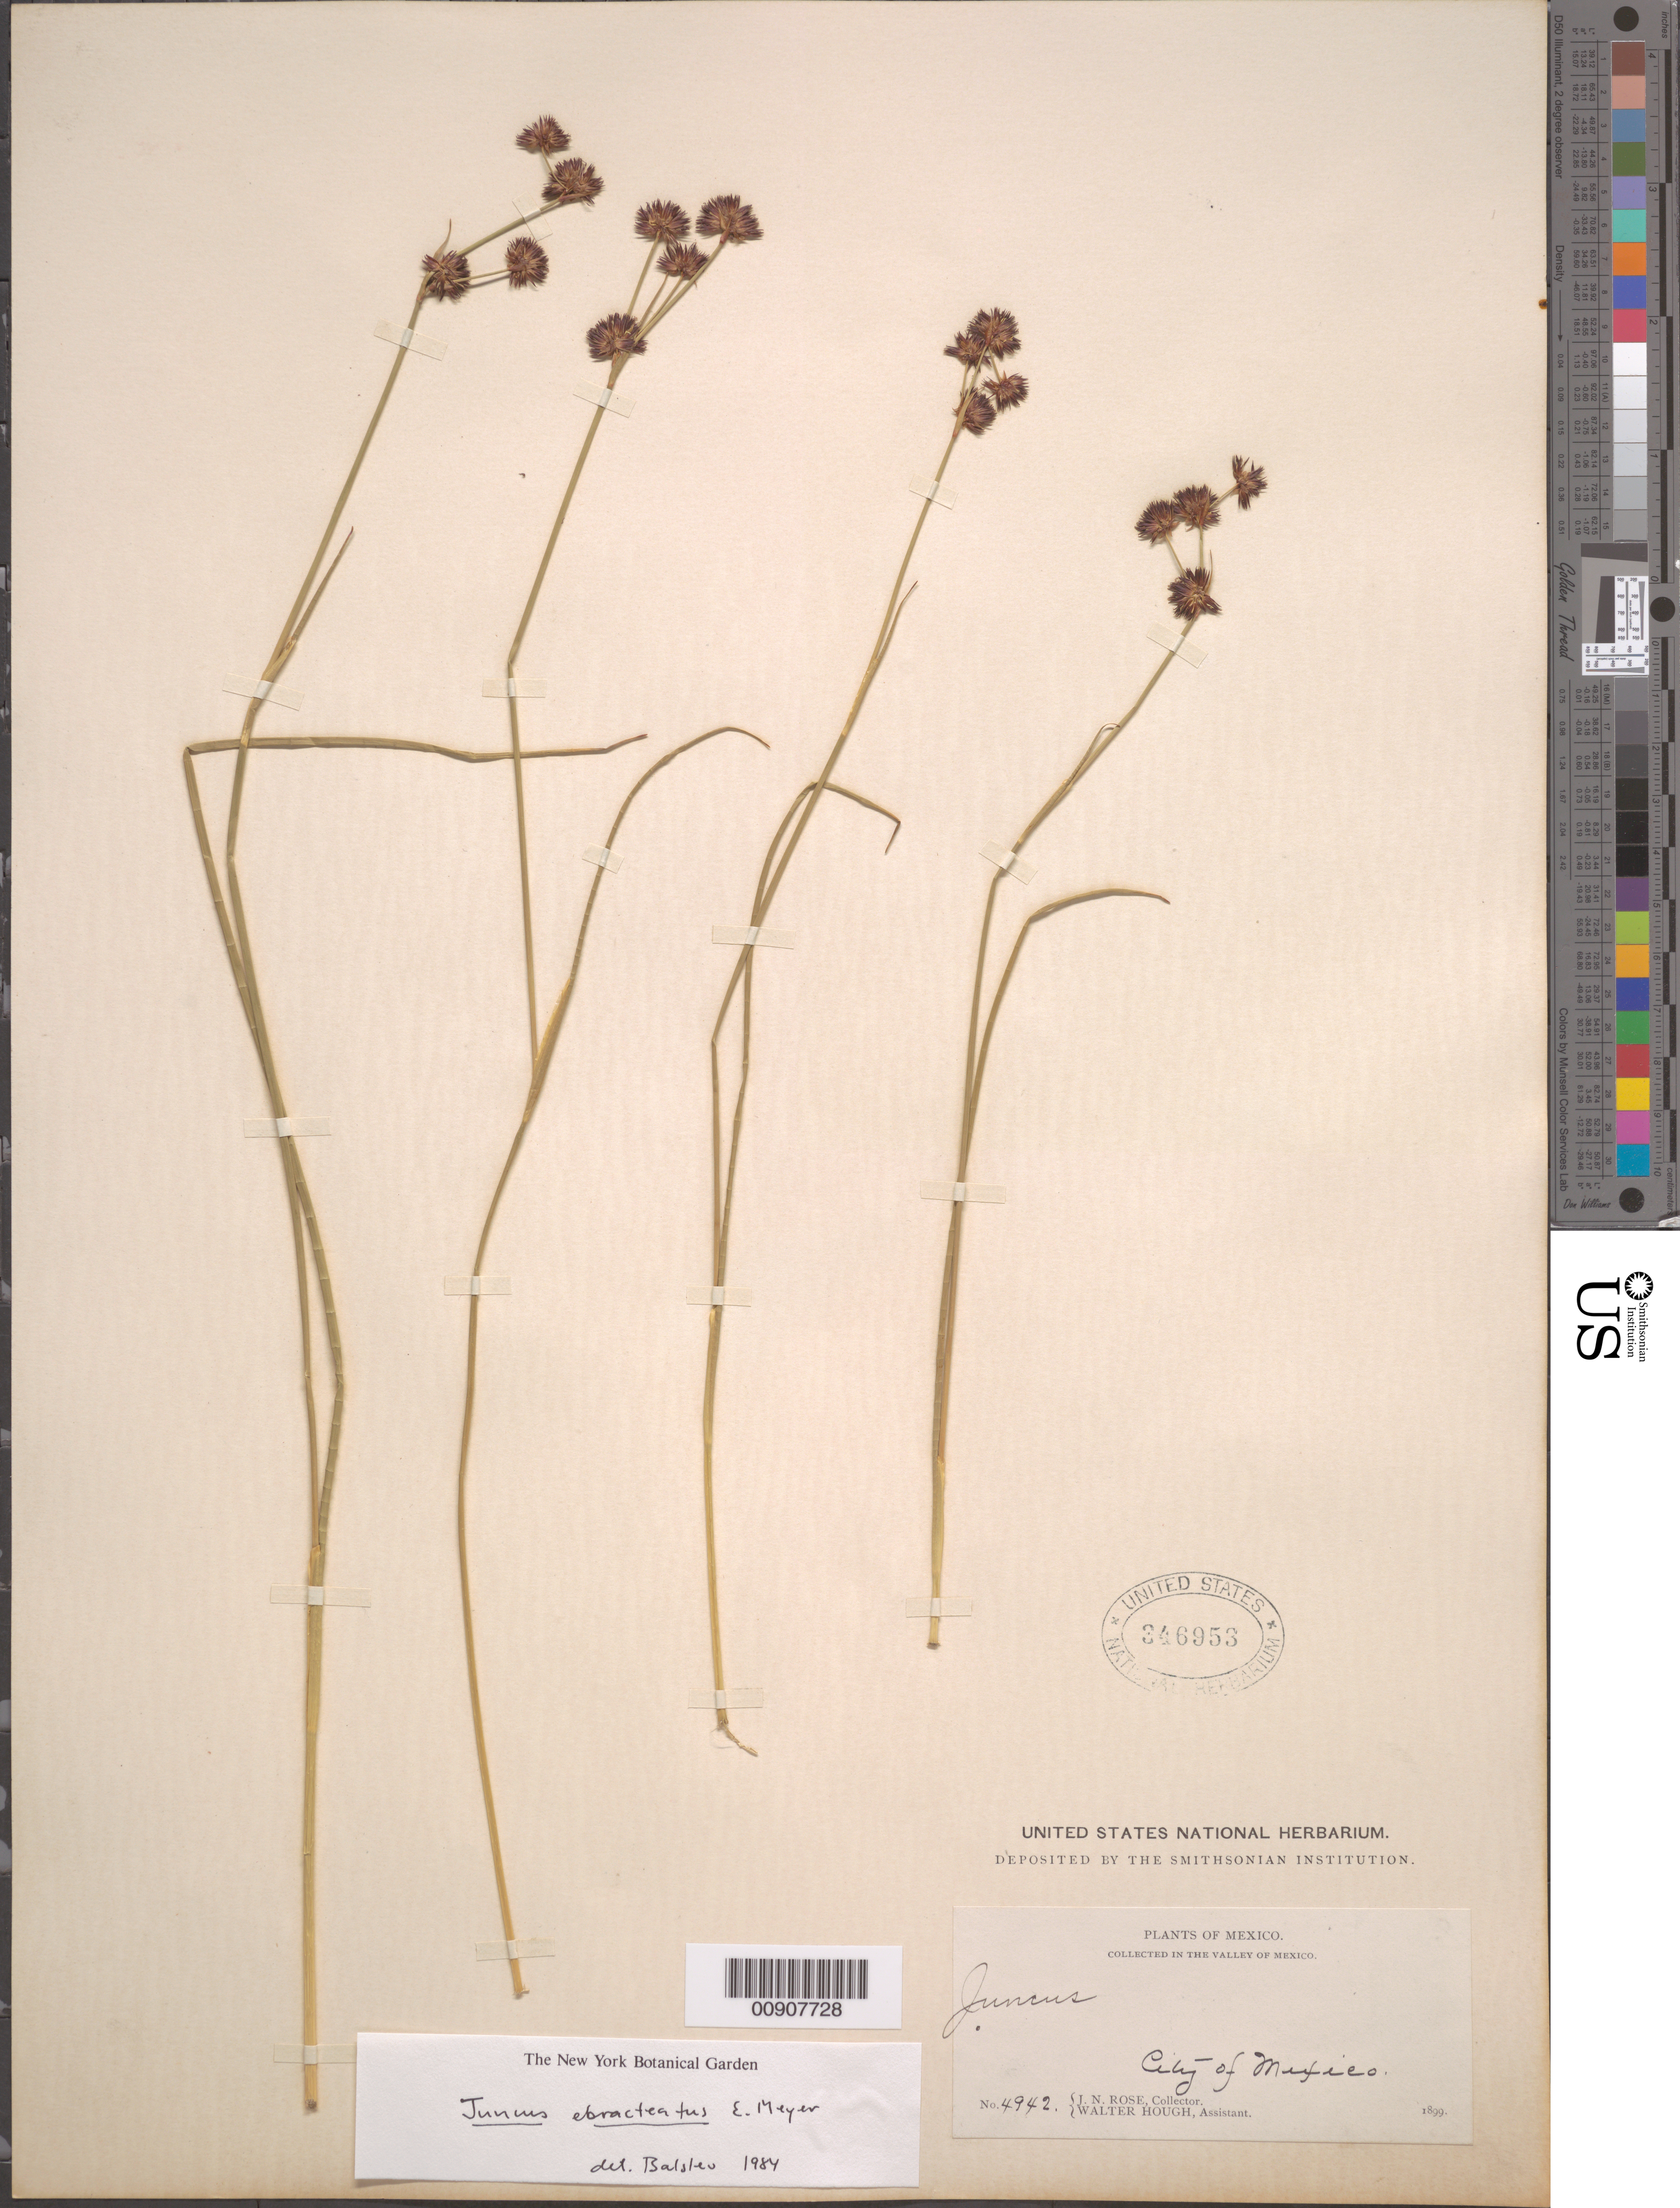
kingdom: Plantae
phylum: Tracheophyta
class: Liliopsida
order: Poales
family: Juncaceae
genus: Juncus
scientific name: Juncus ebracteatus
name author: E. Mey.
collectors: J. N. Rose & W. Hough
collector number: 4942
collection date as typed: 1899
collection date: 1899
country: Mexico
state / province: México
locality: City of Mexico. Valley of Mexico.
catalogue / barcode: US 346953